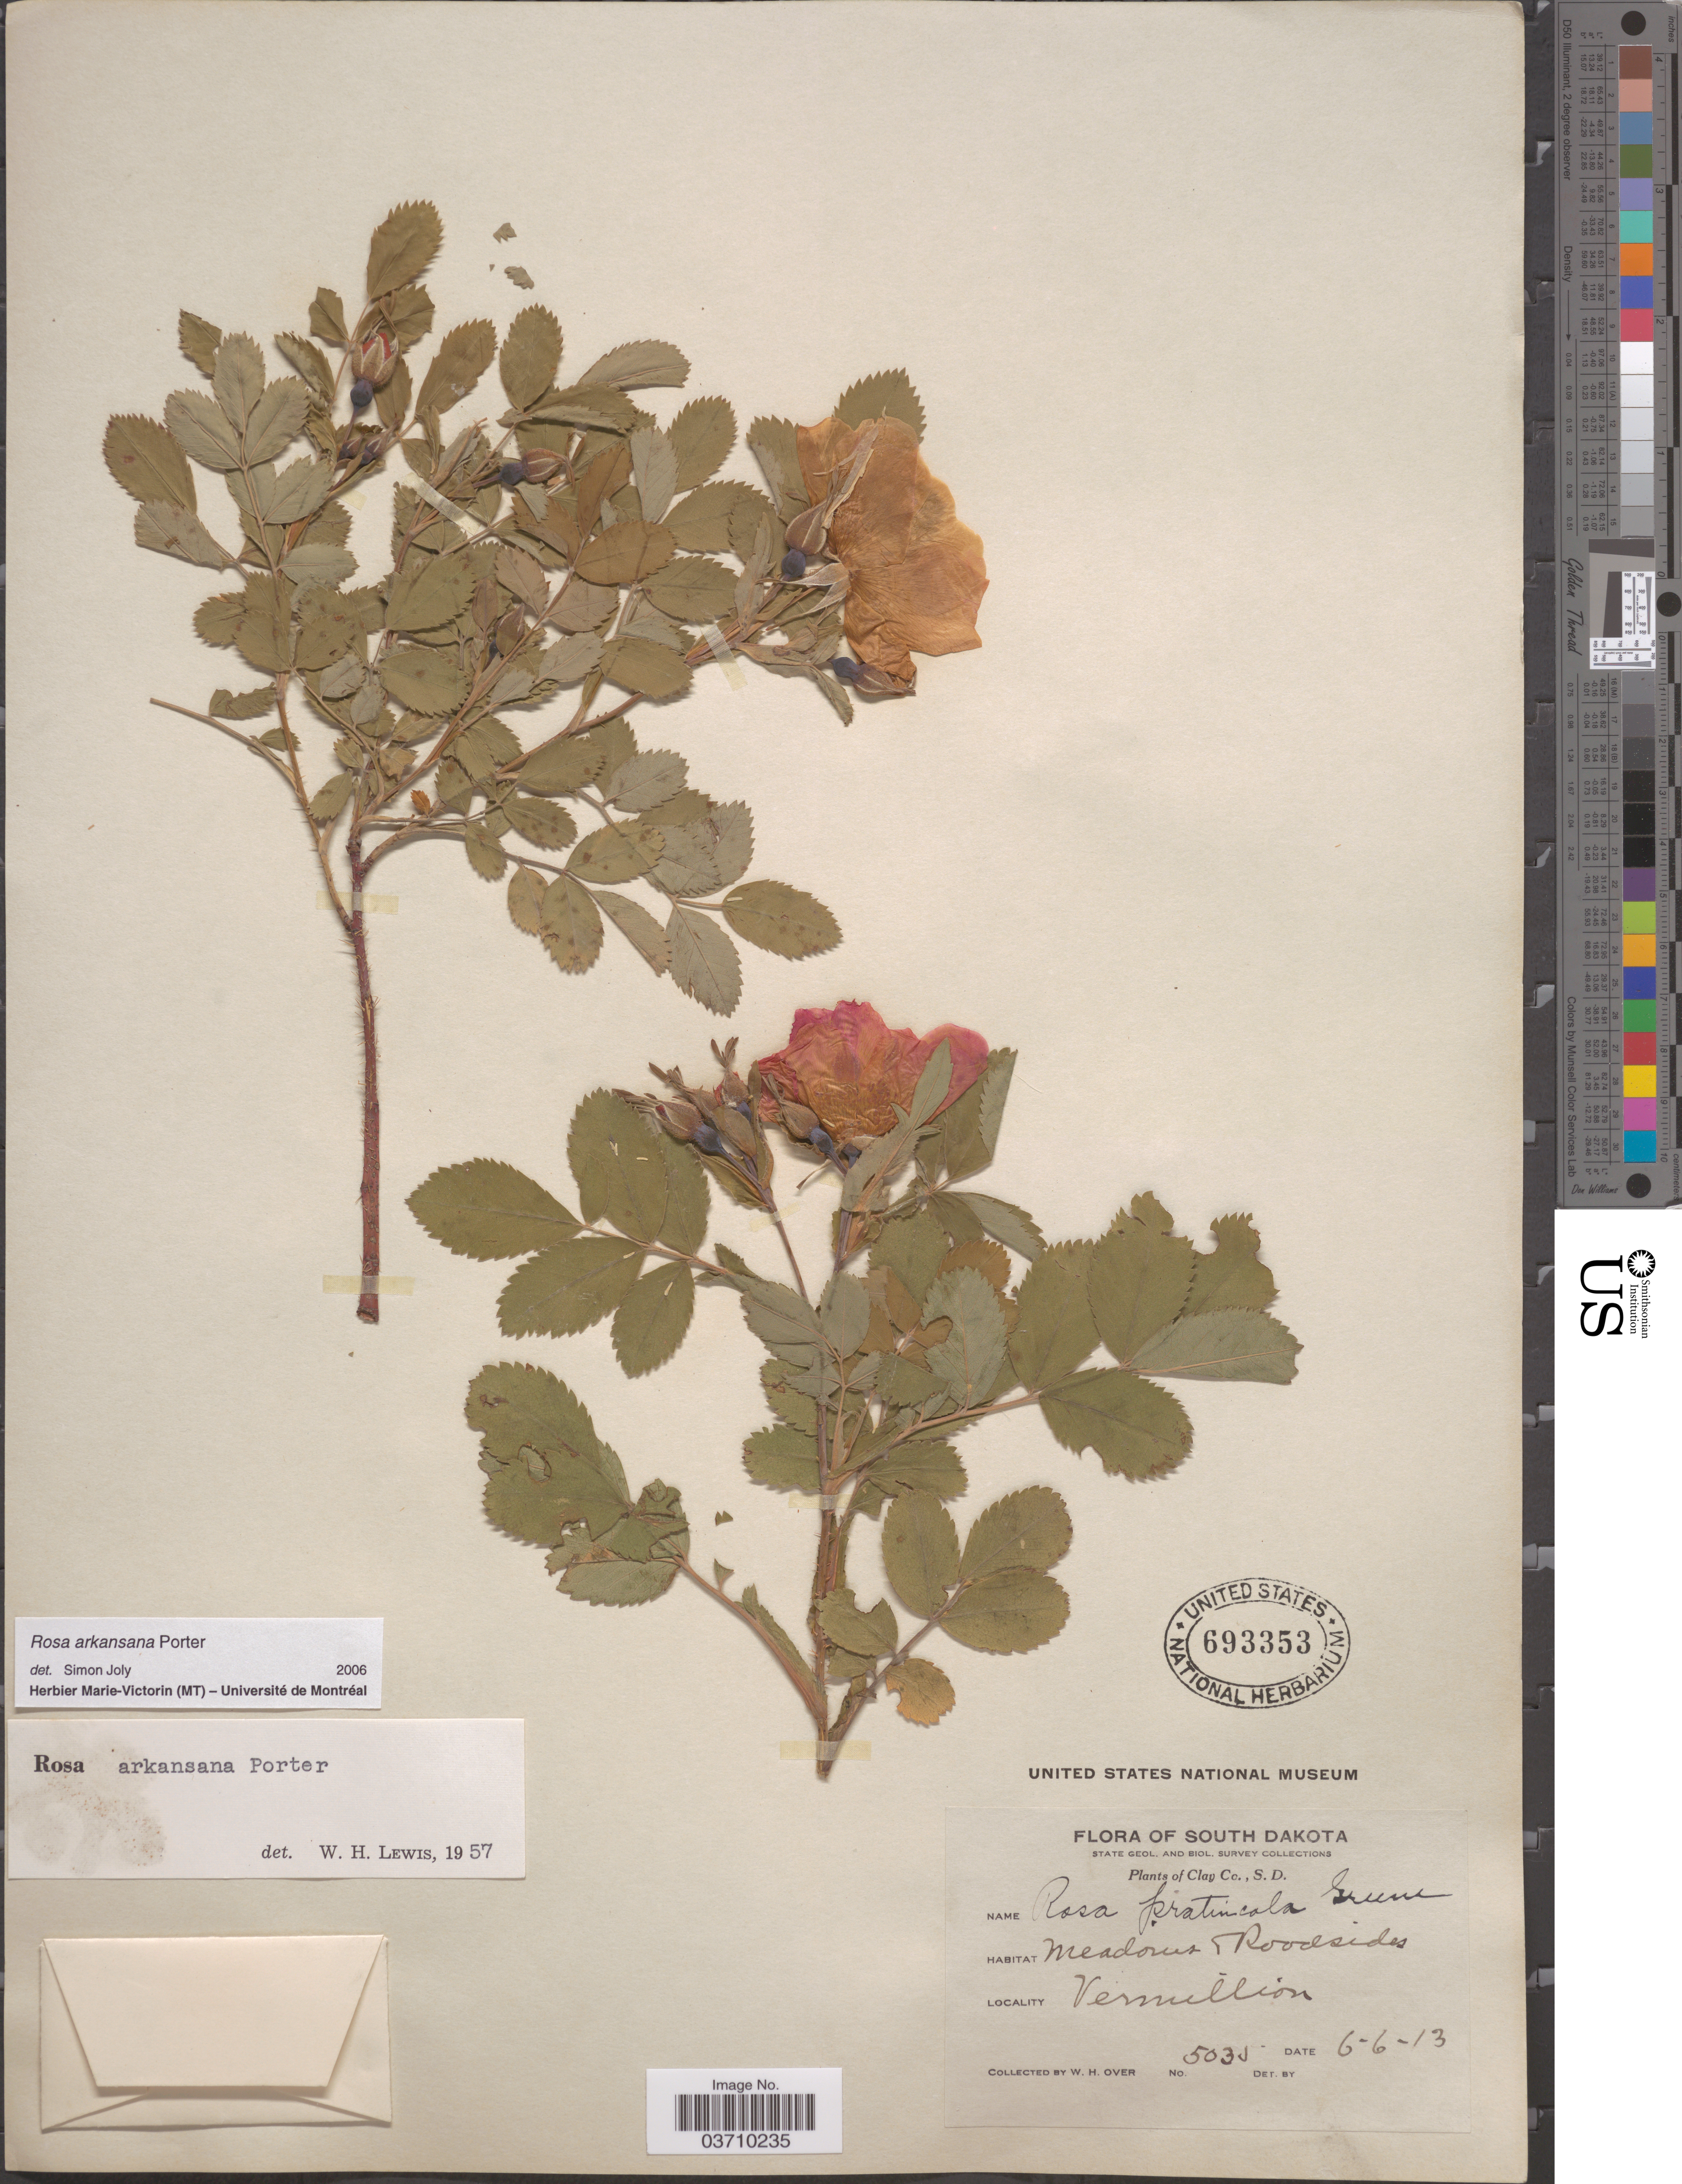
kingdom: Plantae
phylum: Tracheophyta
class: Magnoliopsida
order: Rosales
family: Rosaceae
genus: Rosa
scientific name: Rosa arkansana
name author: Porter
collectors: W. Over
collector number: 5035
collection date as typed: Transcribed d/m/y: 6/6/13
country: United States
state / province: South Dakota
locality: Clay Co. Vermillion.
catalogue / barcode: US 693353